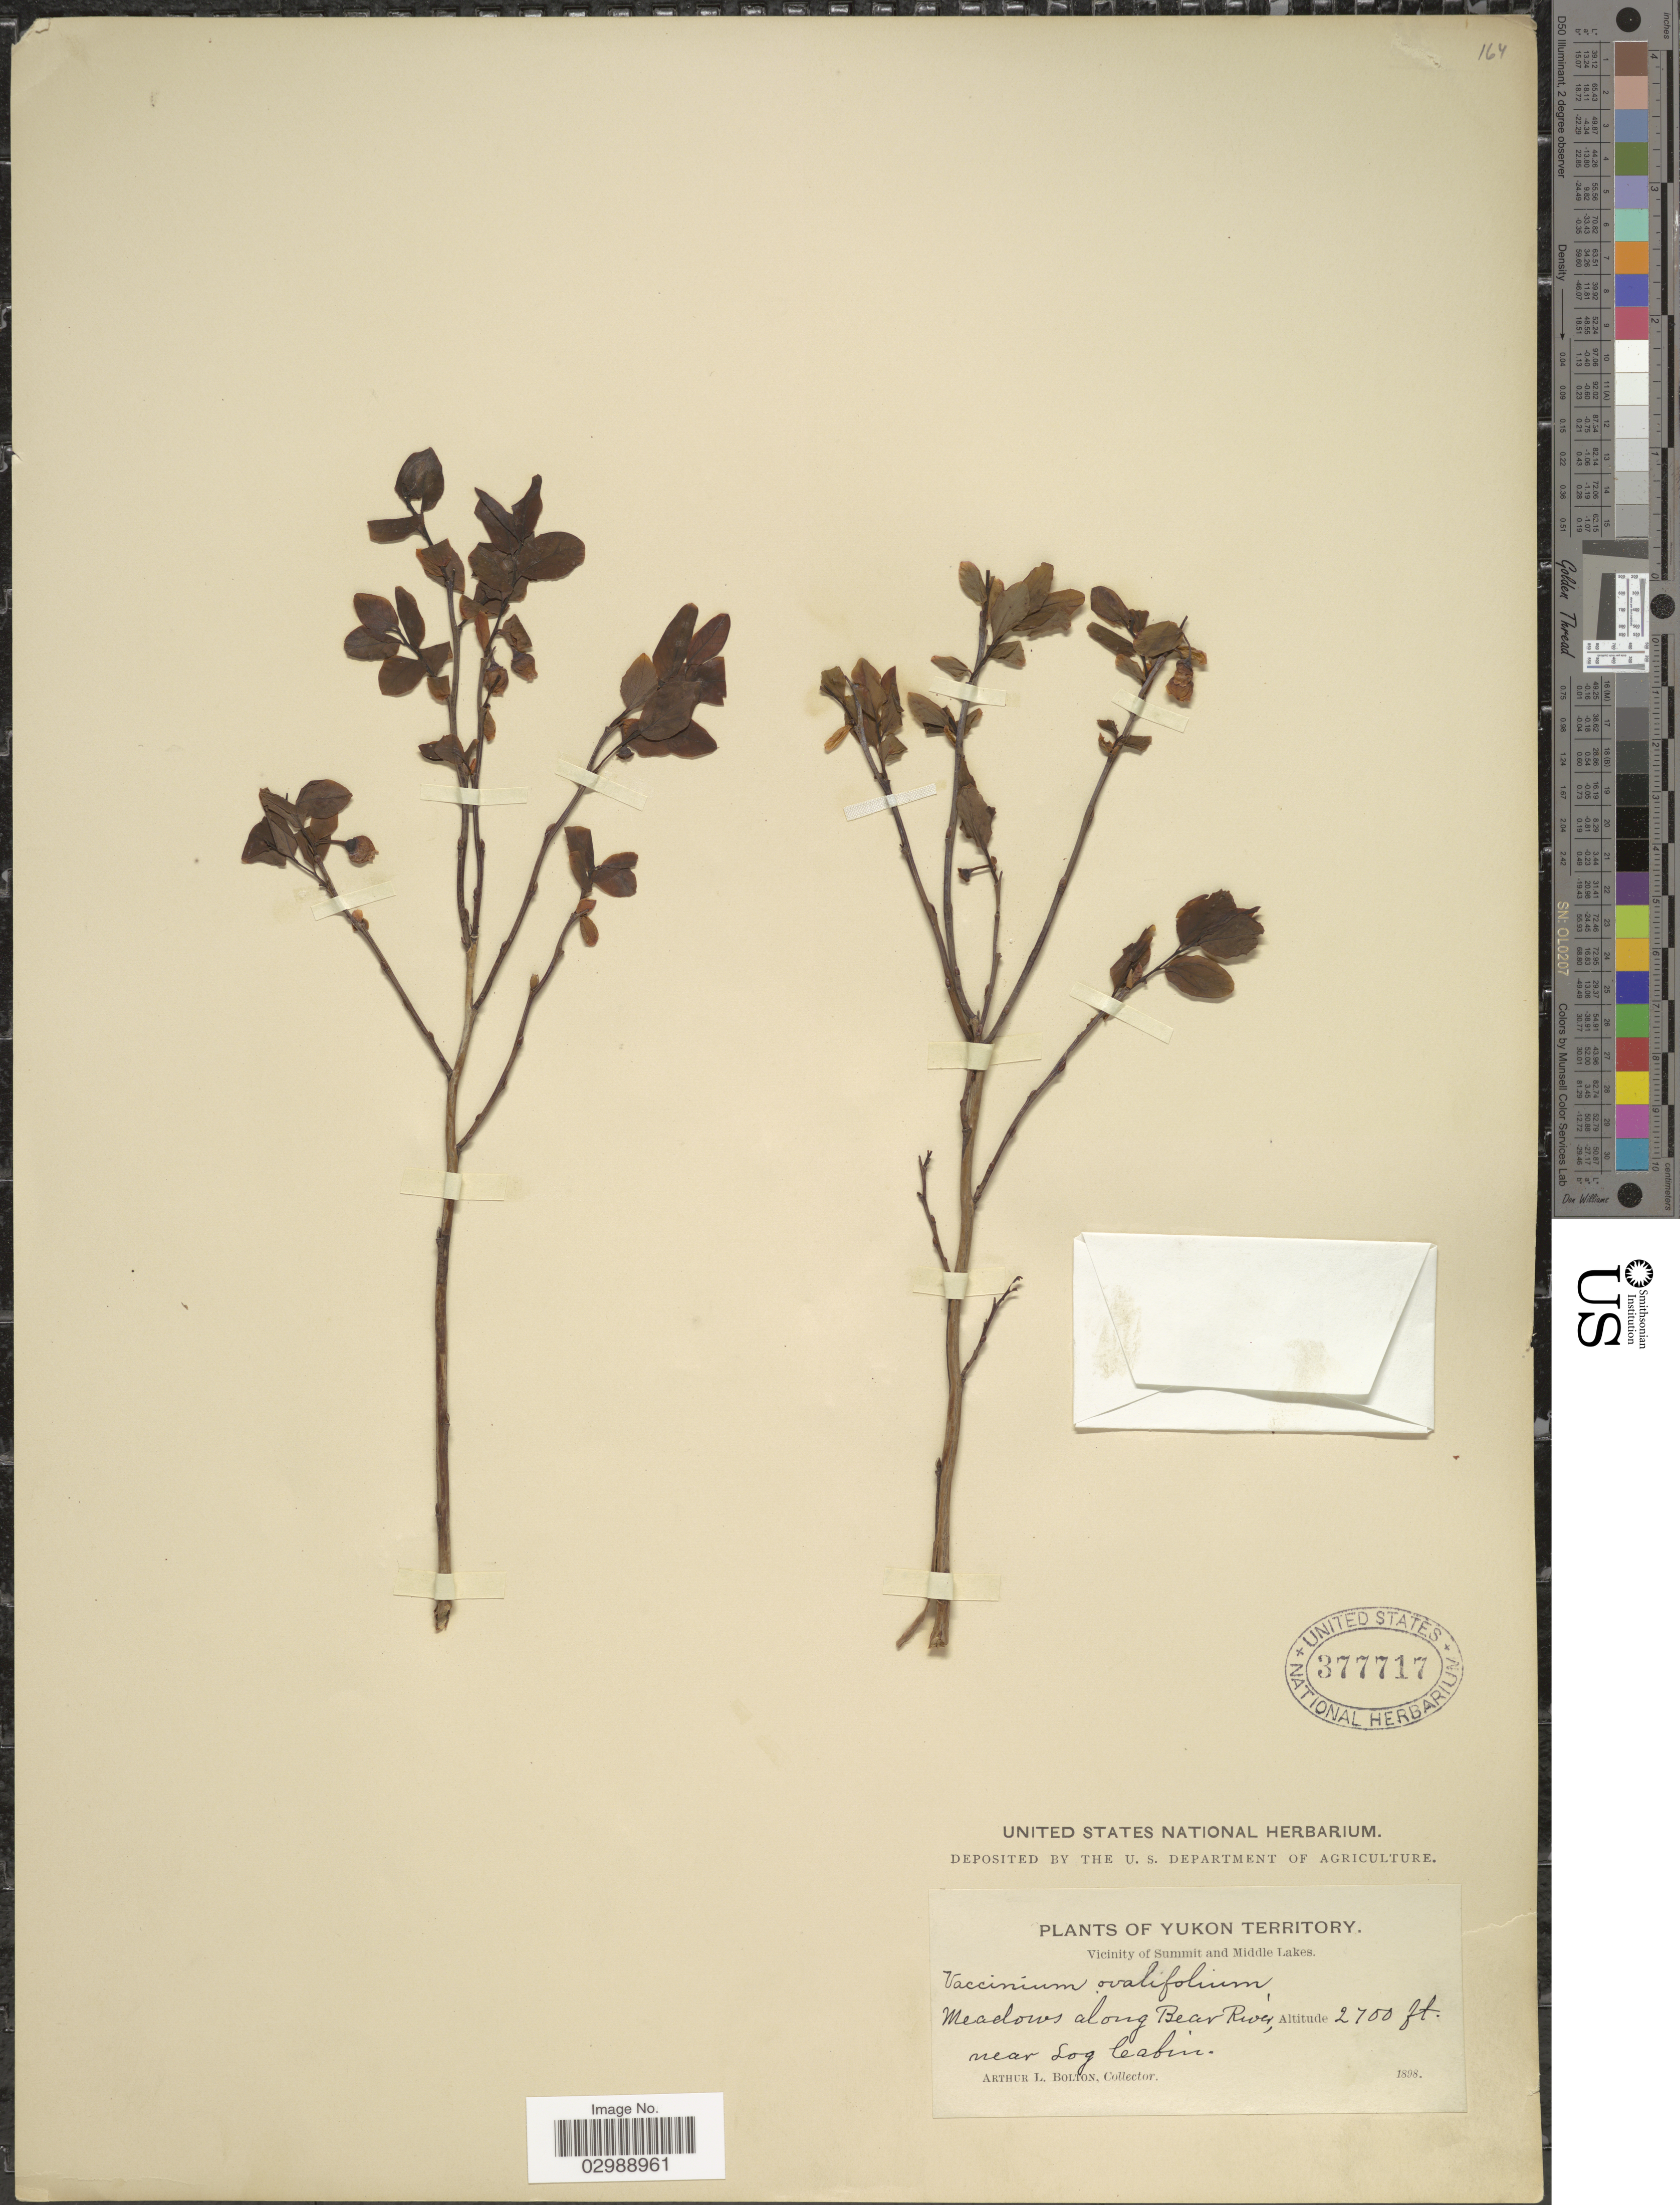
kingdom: Plantae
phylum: Tracheophyta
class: Magnoliopsida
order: Ericales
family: Ericaceae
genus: Vaccinium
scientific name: Vaccinium ovalifolium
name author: Sm.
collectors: A. Bolton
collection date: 1898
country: Canada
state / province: Yukon Territory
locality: Vicinity of Summit and Middle Lakes. Meadows along Bear River, near Log Cabin.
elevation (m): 823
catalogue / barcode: US 377717